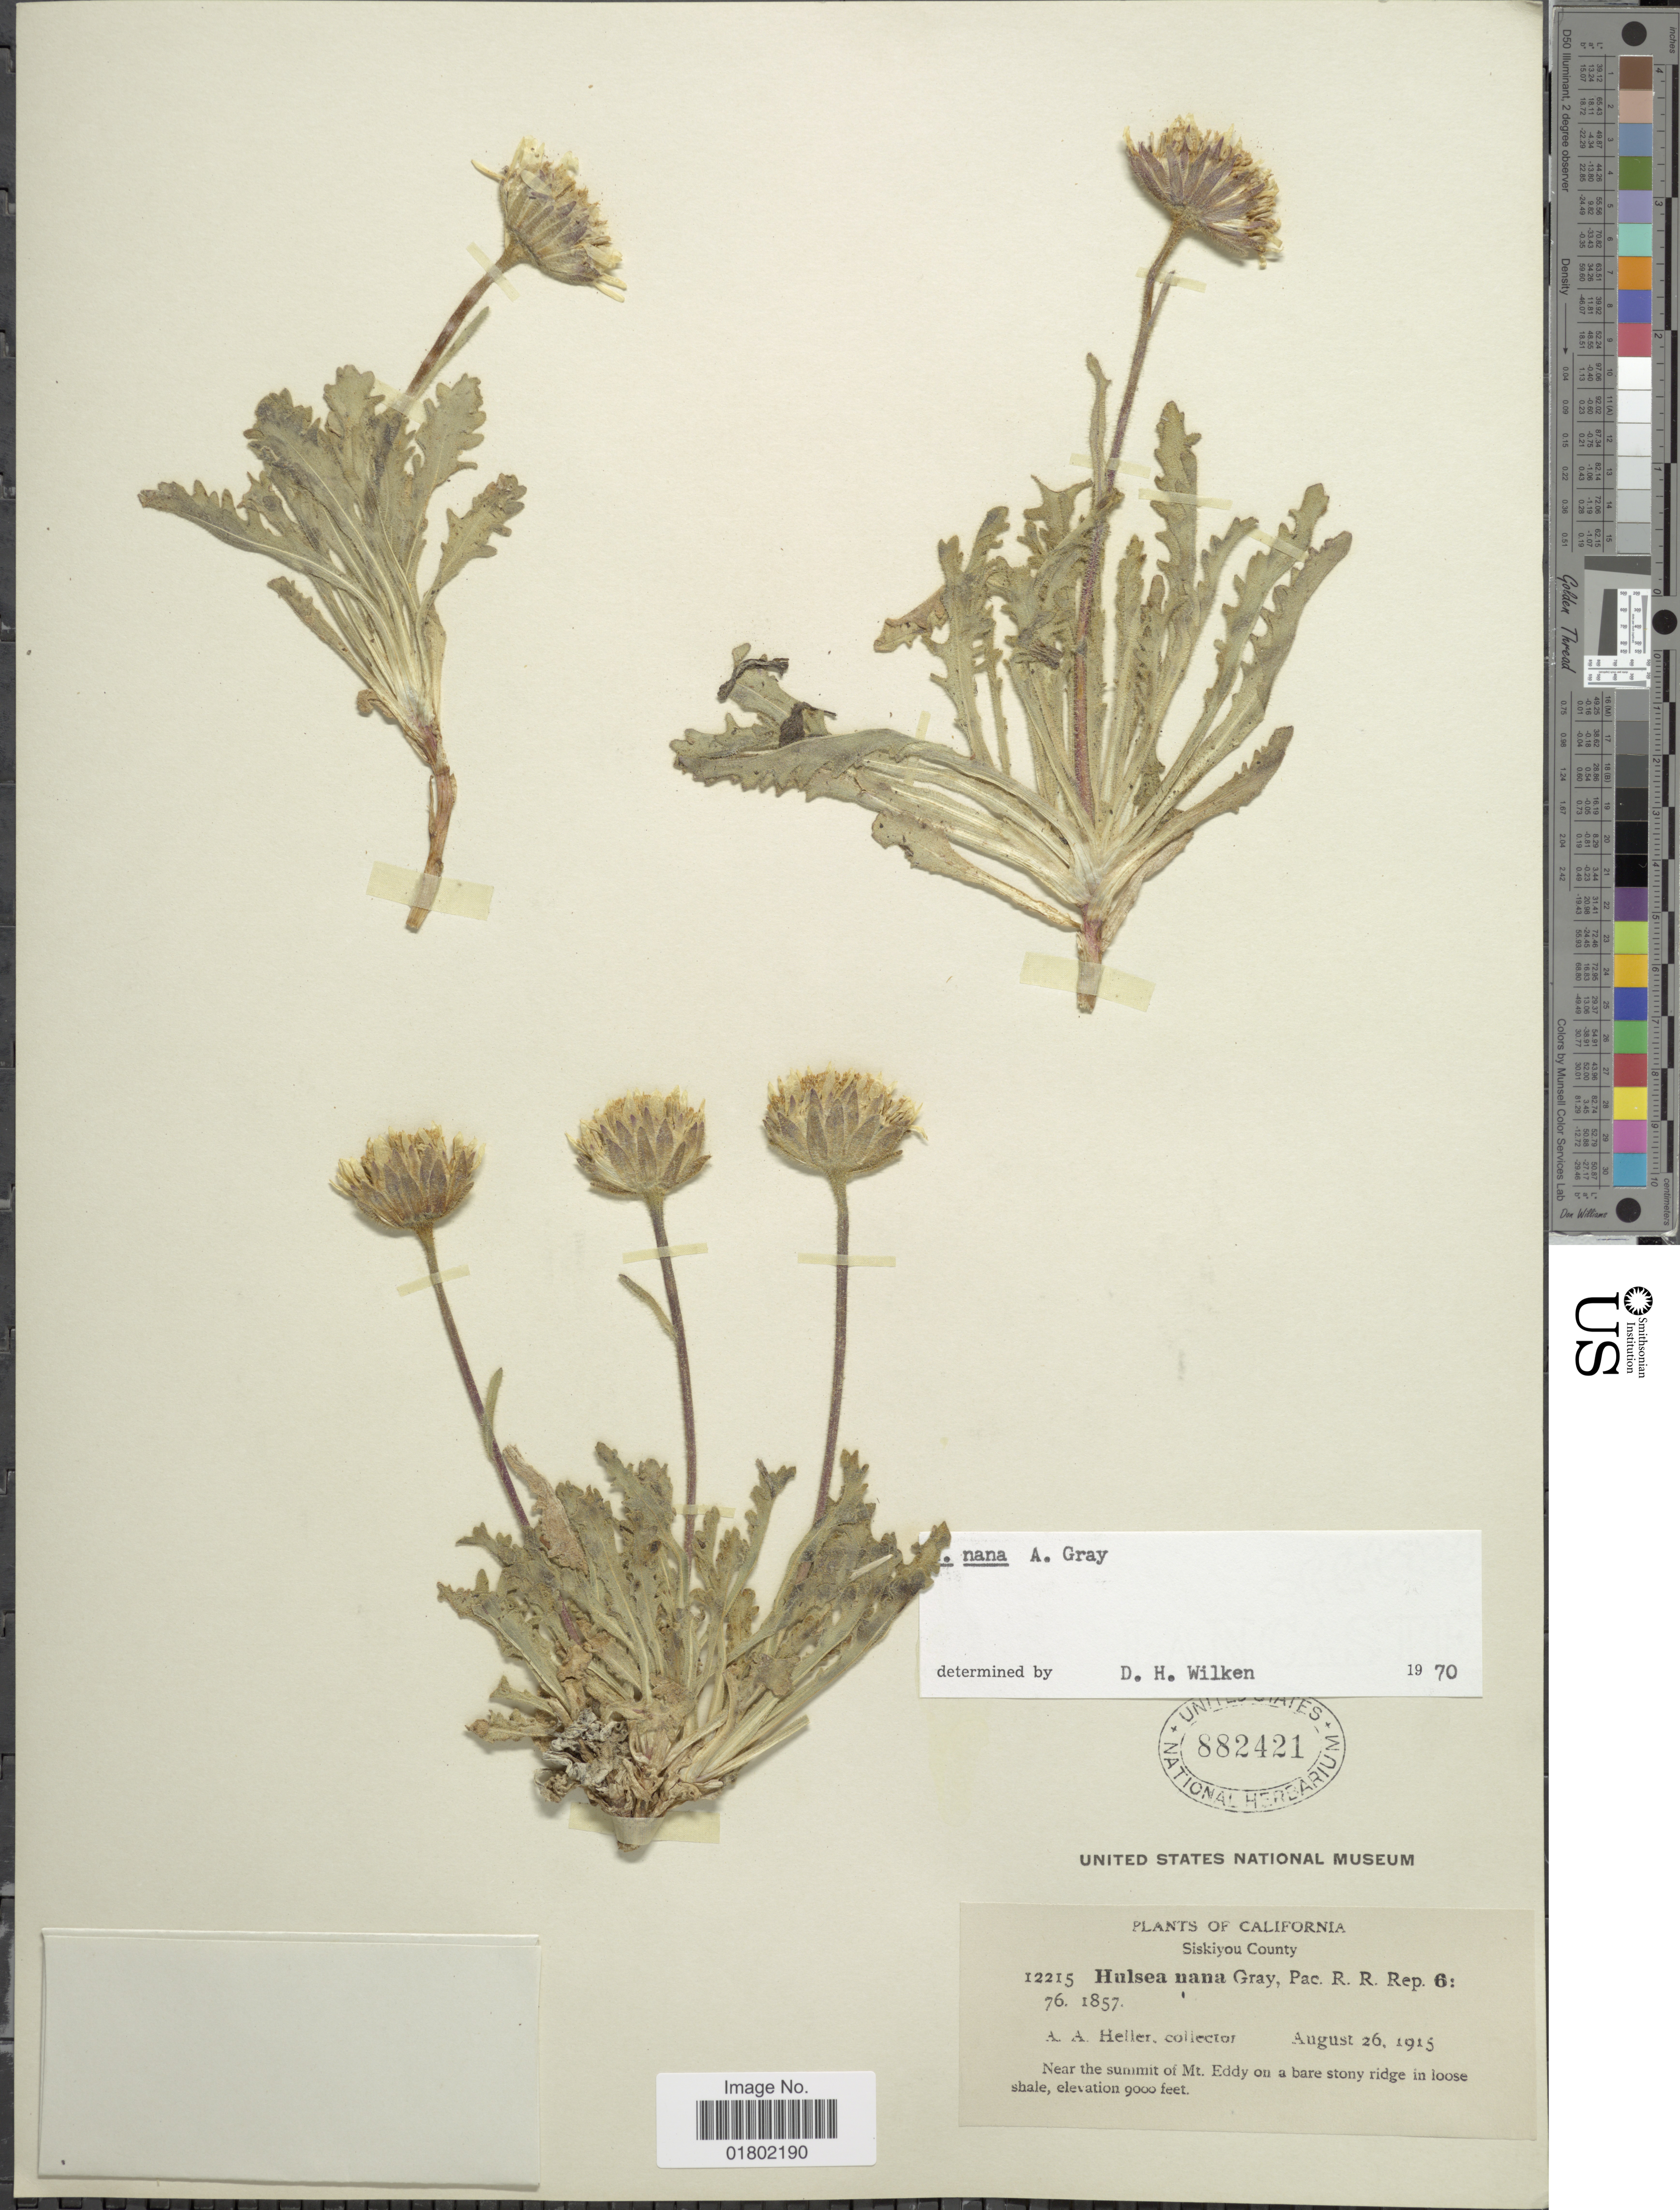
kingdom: Plantae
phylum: Tracheophyta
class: Magnoliopsida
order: Asterales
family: Asteraceae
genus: Hulsea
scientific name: Hulsea nana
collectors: A. A. Heller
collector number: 12215/761857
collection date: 1915-08-26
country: United States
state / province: California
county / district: Siskiyou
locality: Siskiyou County, near the summit of Mt. Eddy on a bare stone ridge in loose shale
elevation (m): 2743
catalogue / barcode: US 882421